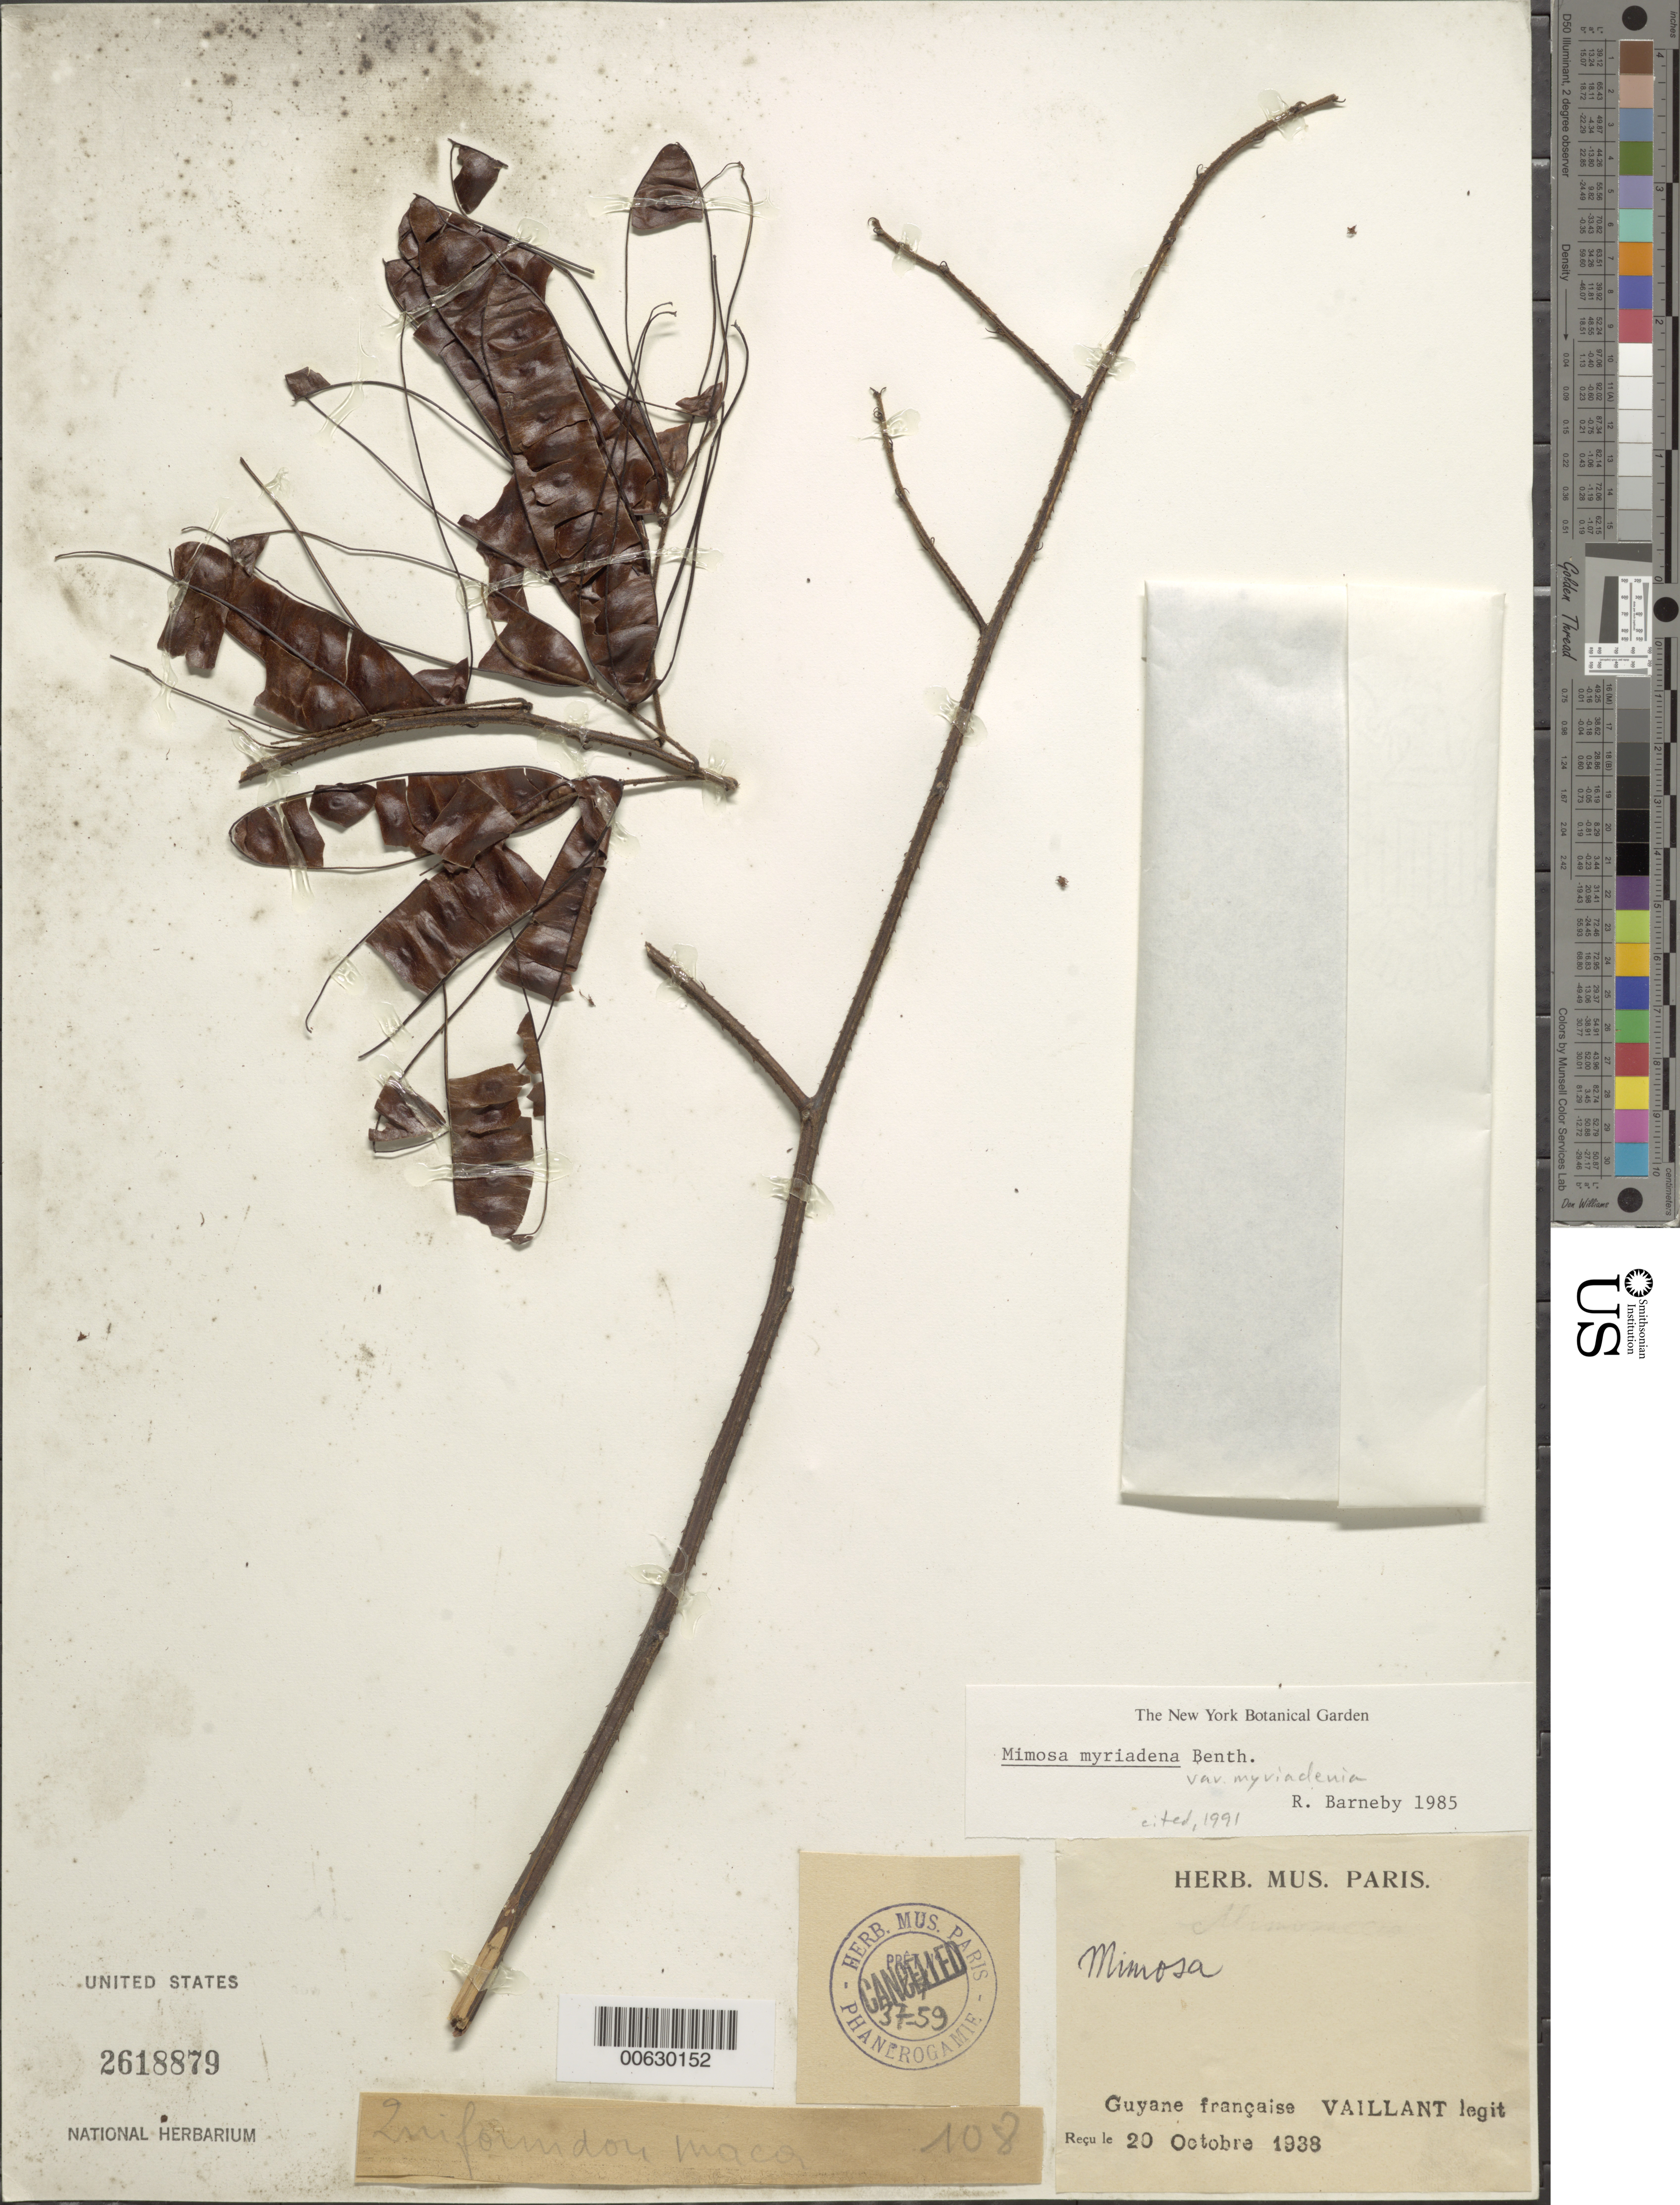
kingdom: Plantae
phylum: Tracheophyta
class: Magnoliopsida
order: Fabales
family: Fabaceae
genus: Mimosa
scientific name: Mimosa myriadenia var. myriadenia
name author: (Benth.) Benth.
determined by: Barneby, Rupert C., (NY)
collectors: S. Vaillant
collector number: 108 ?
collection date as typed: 20-Oct-38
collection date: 1938-10-20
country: French Guiana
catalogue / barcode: US 2618879